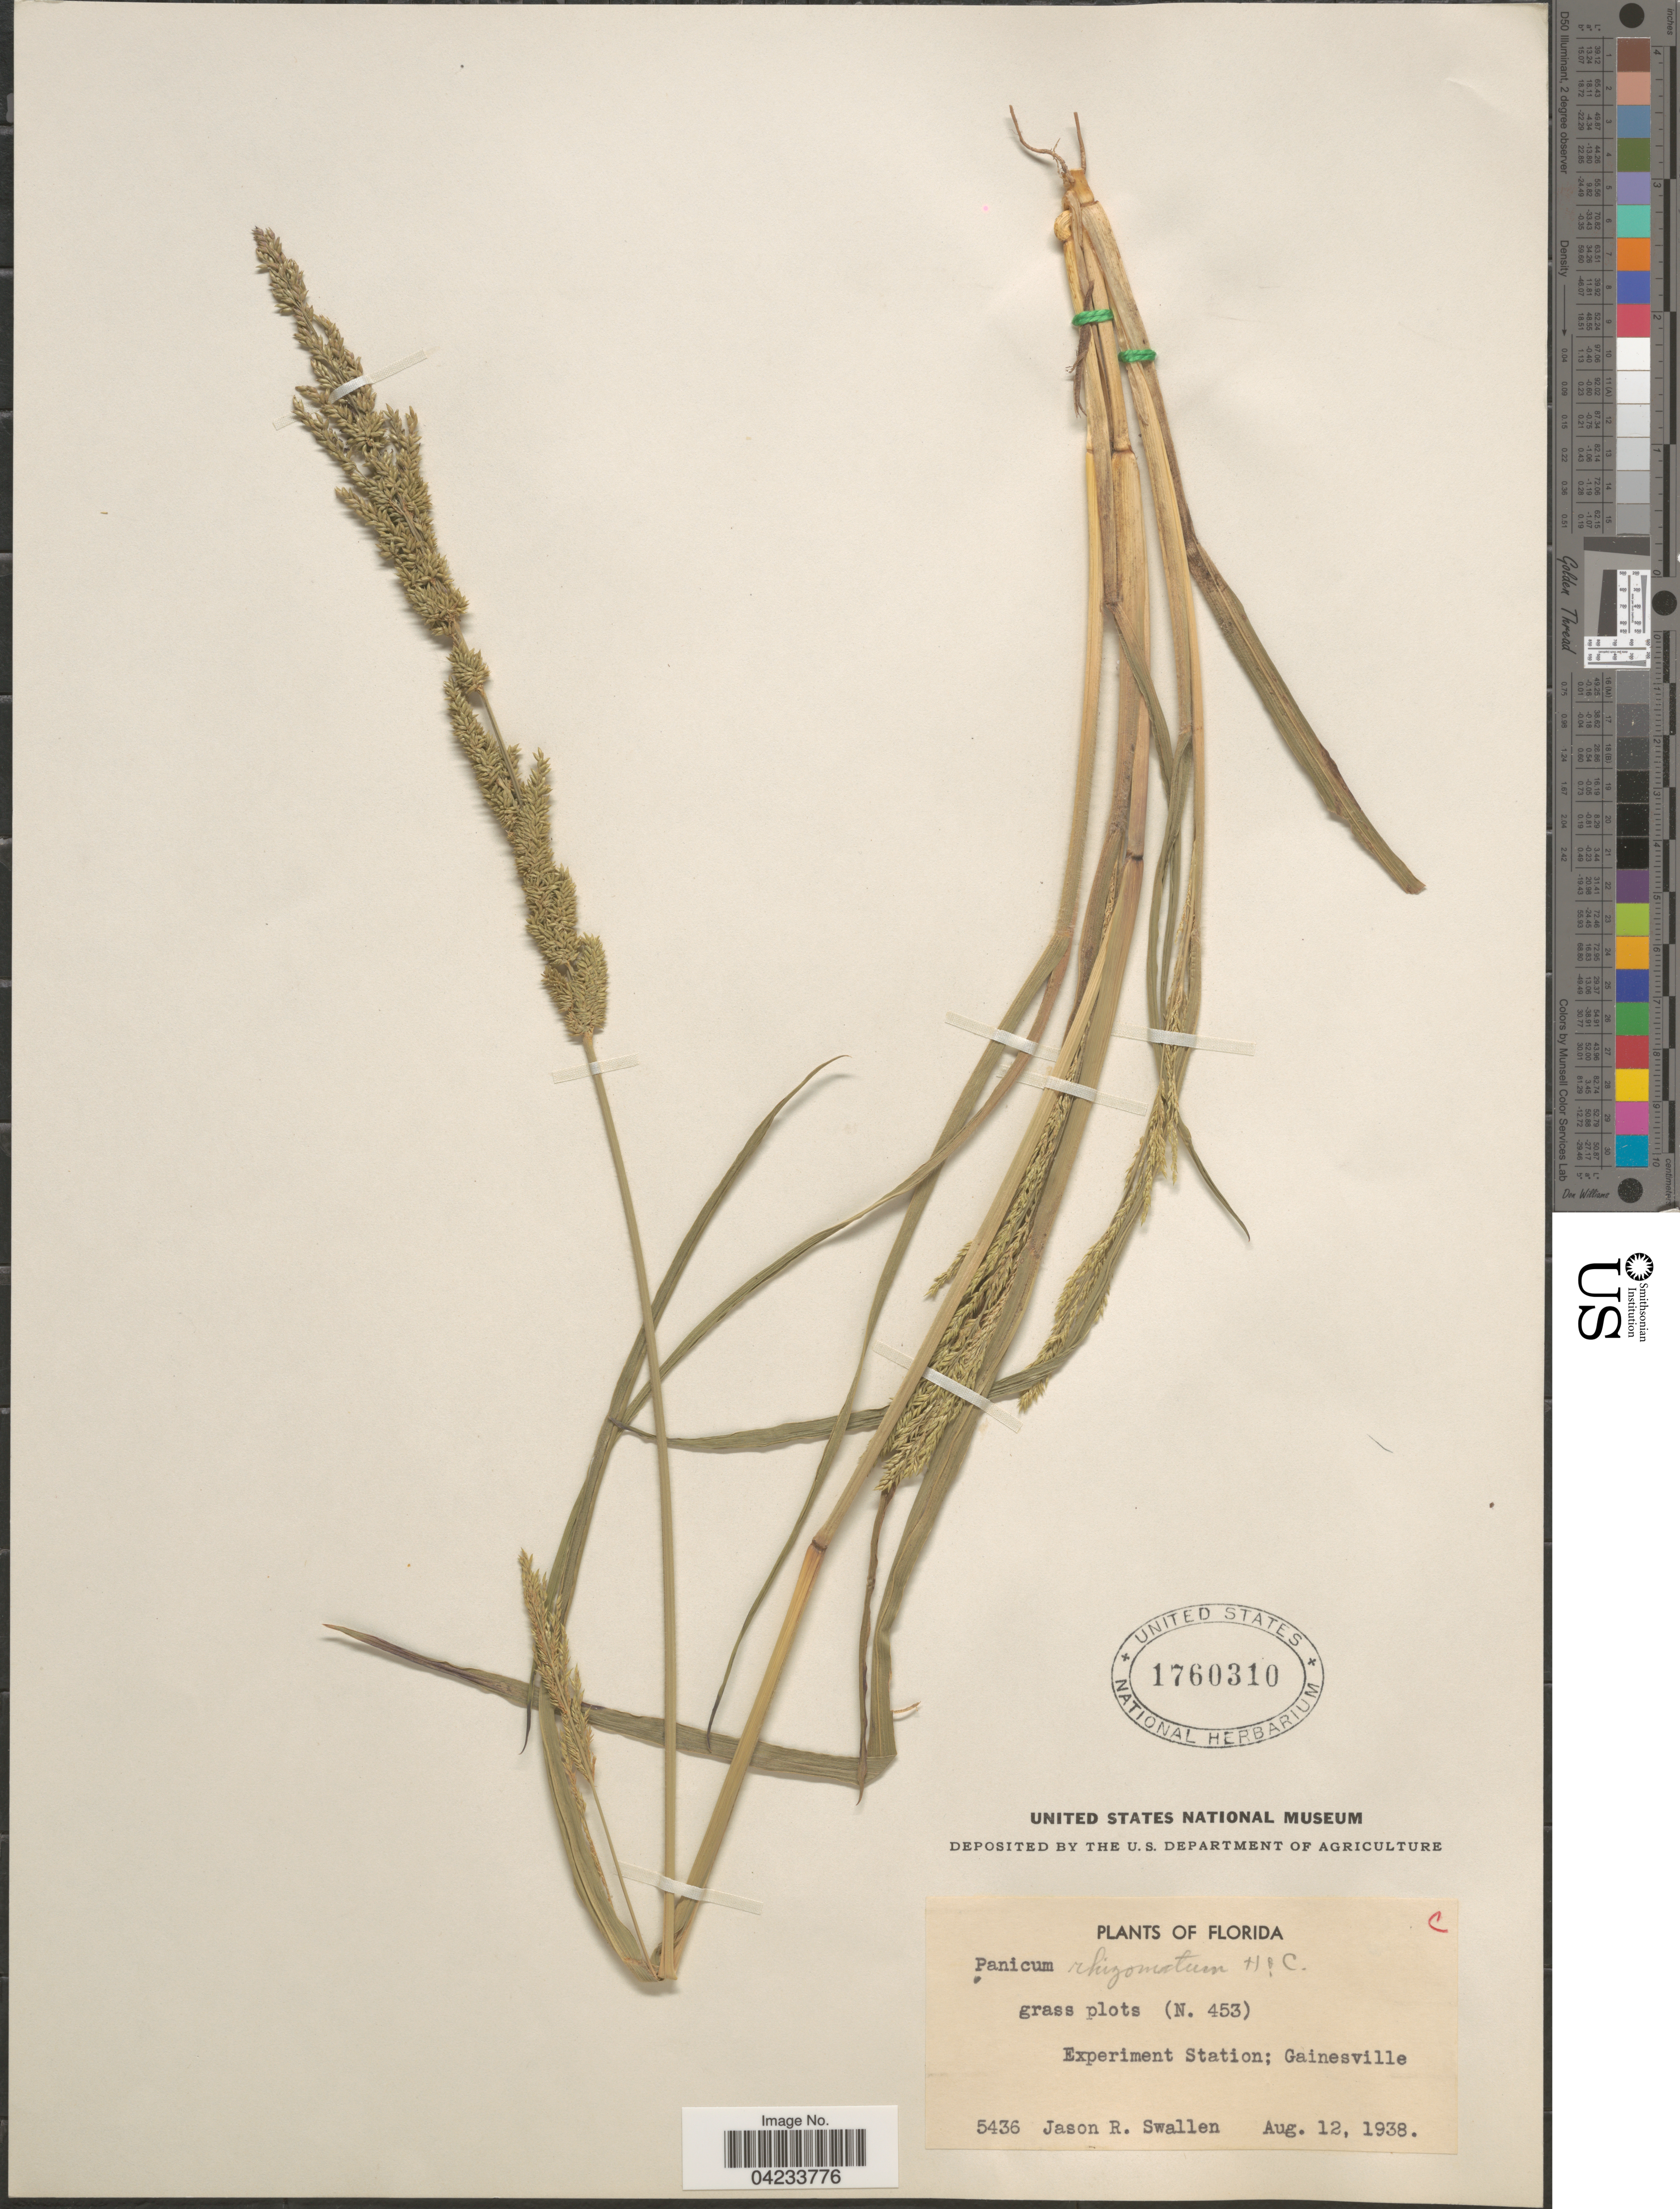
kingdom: Plantae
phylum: Tracheophyta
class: Liliopsida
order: Poales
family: Poaceae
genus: Coleataenia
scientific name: Coleataenia anceps subsp. rhizomata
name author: (Hitchc. & Chase) Soreng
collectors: J. R. Swallen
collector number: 5436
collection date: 1938-08-12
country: United States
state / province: Florida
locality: Experiment Station; Gainesville.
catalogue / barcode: US 1760310